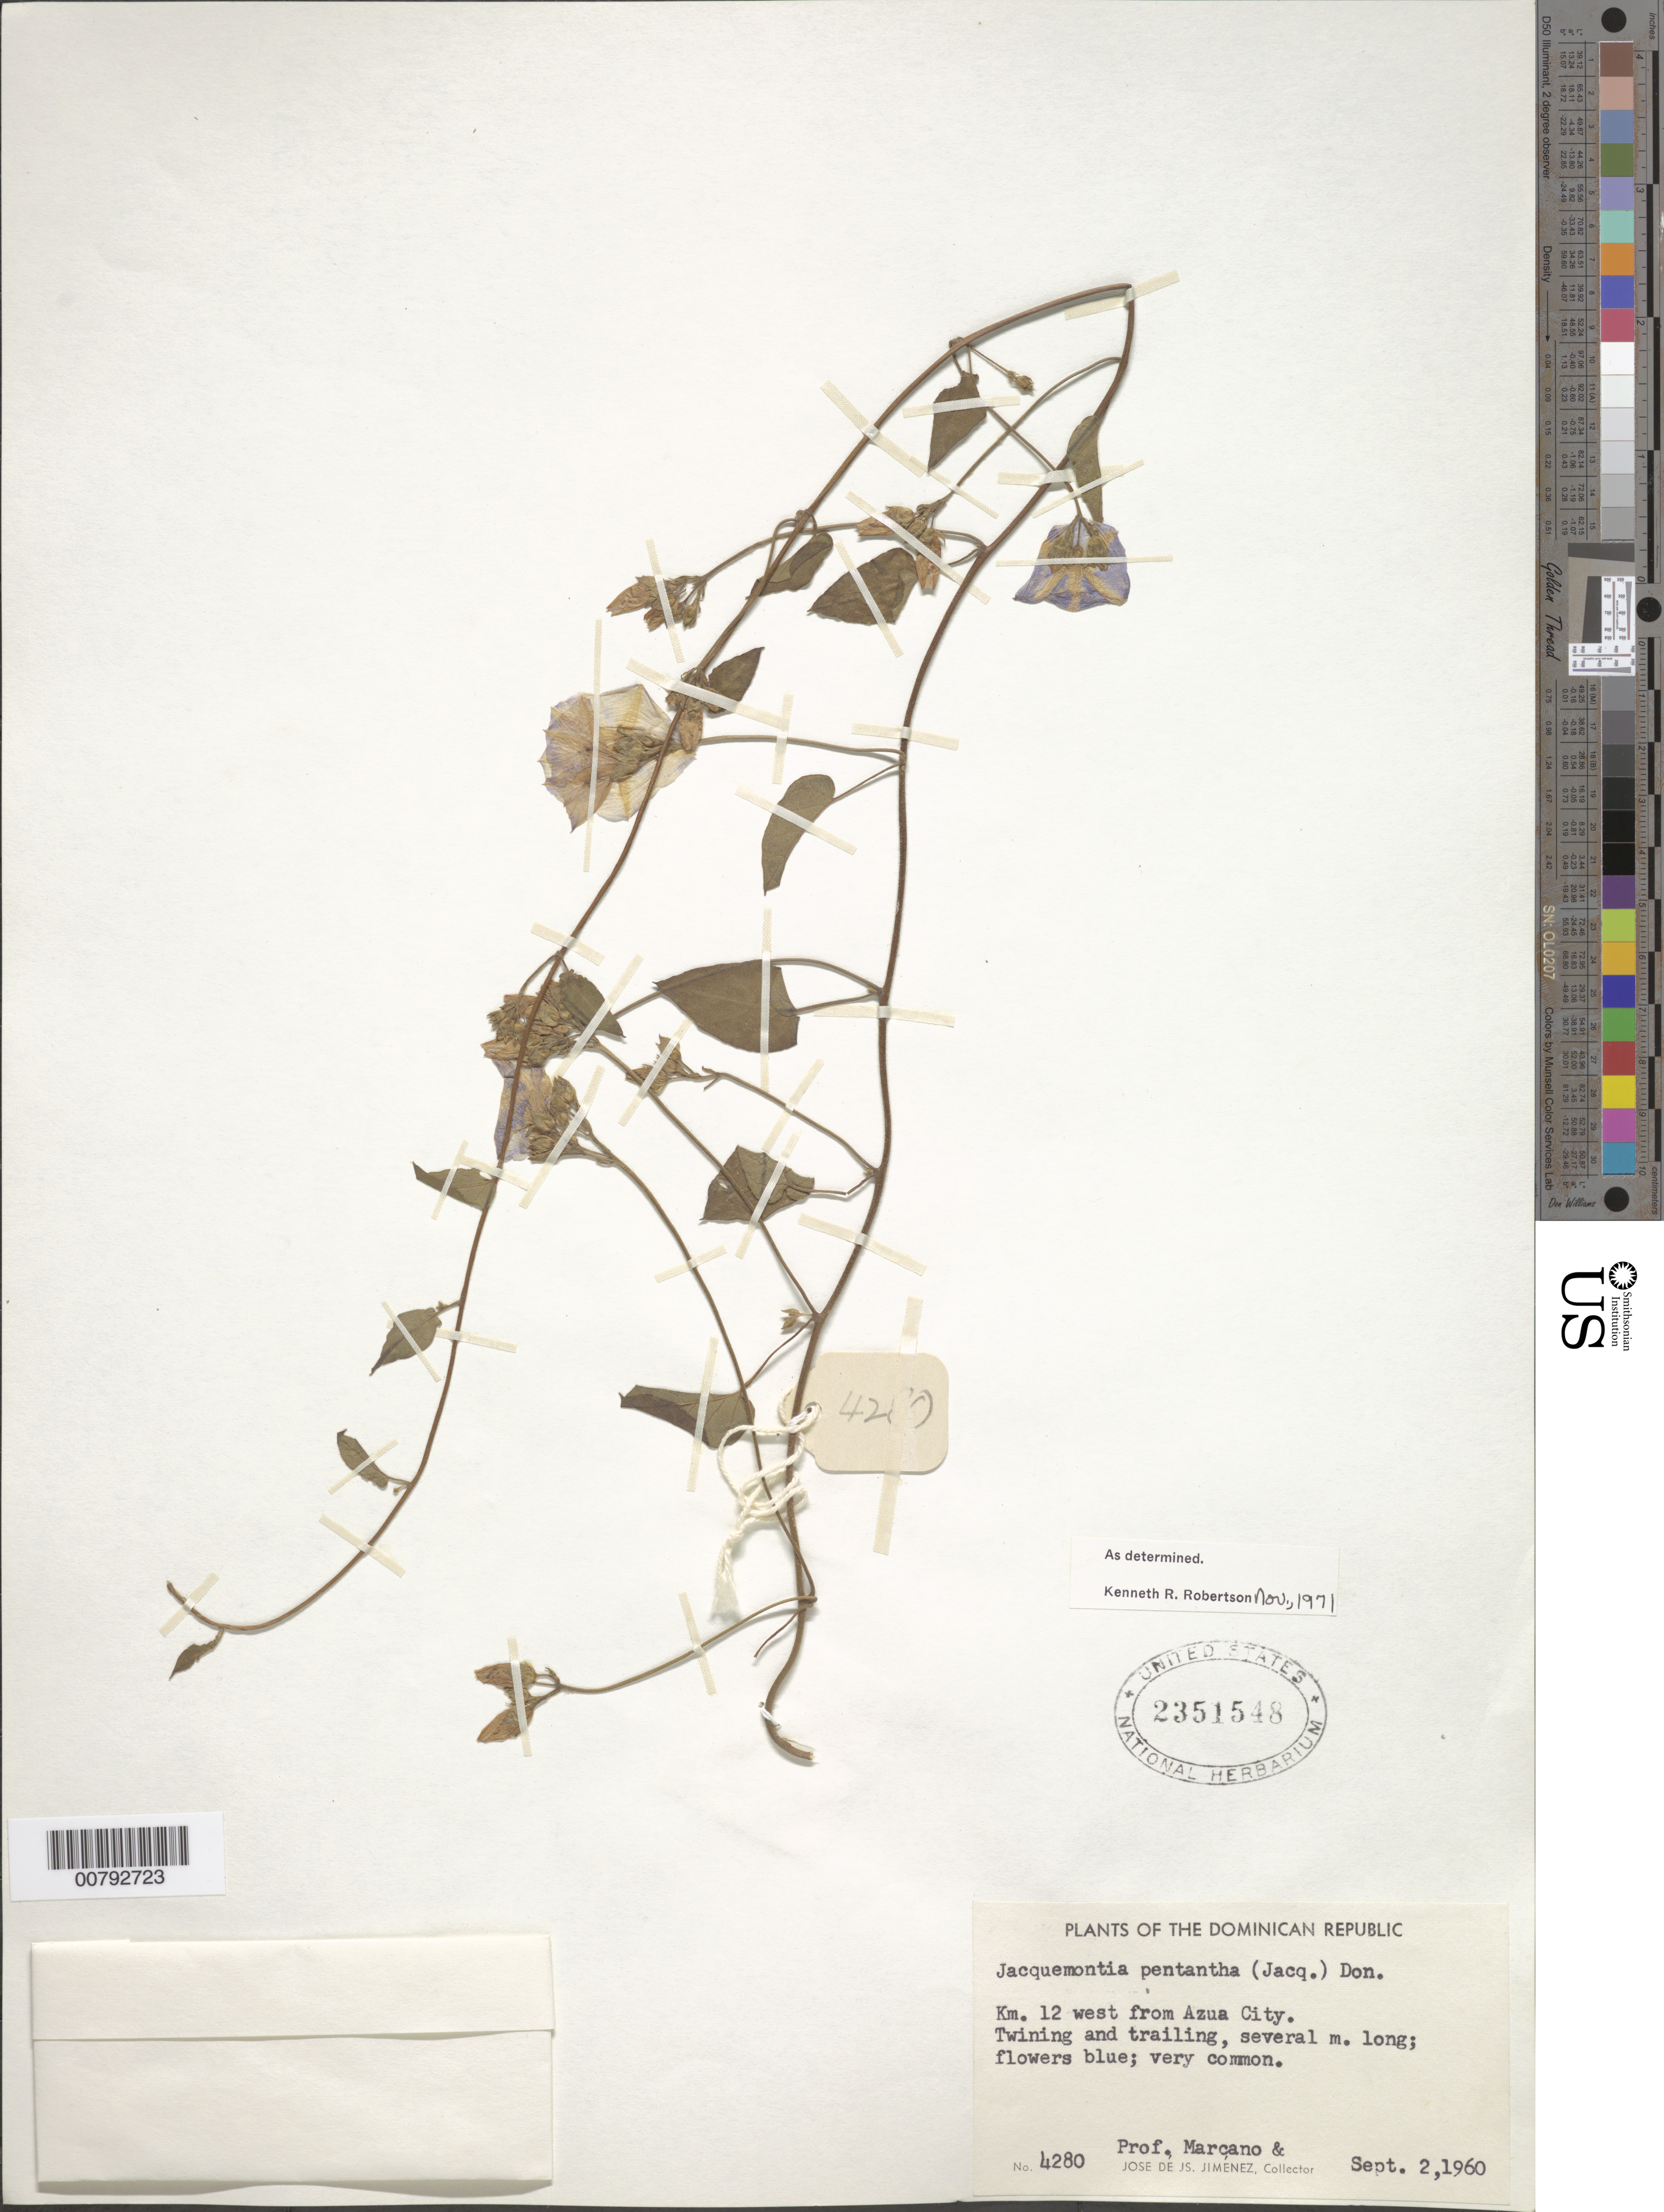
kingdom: Plantae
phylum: Tracheophyta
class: Magnoliopsida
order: Solanales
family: Convolvulaceae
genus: Jacquemontia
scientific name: Jacquemontia pentanthos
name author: (Jacq.) G. Don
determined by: Robertson, K. R.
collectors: E. J. Marcano F. & J. J. Jiménez Almonte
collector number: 4280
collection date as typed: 02 Sep 1960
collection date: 1960-09-02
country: Dominican Republic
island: Hispaniola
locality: Km.12 west from Azua City.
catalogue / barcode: US 2351548